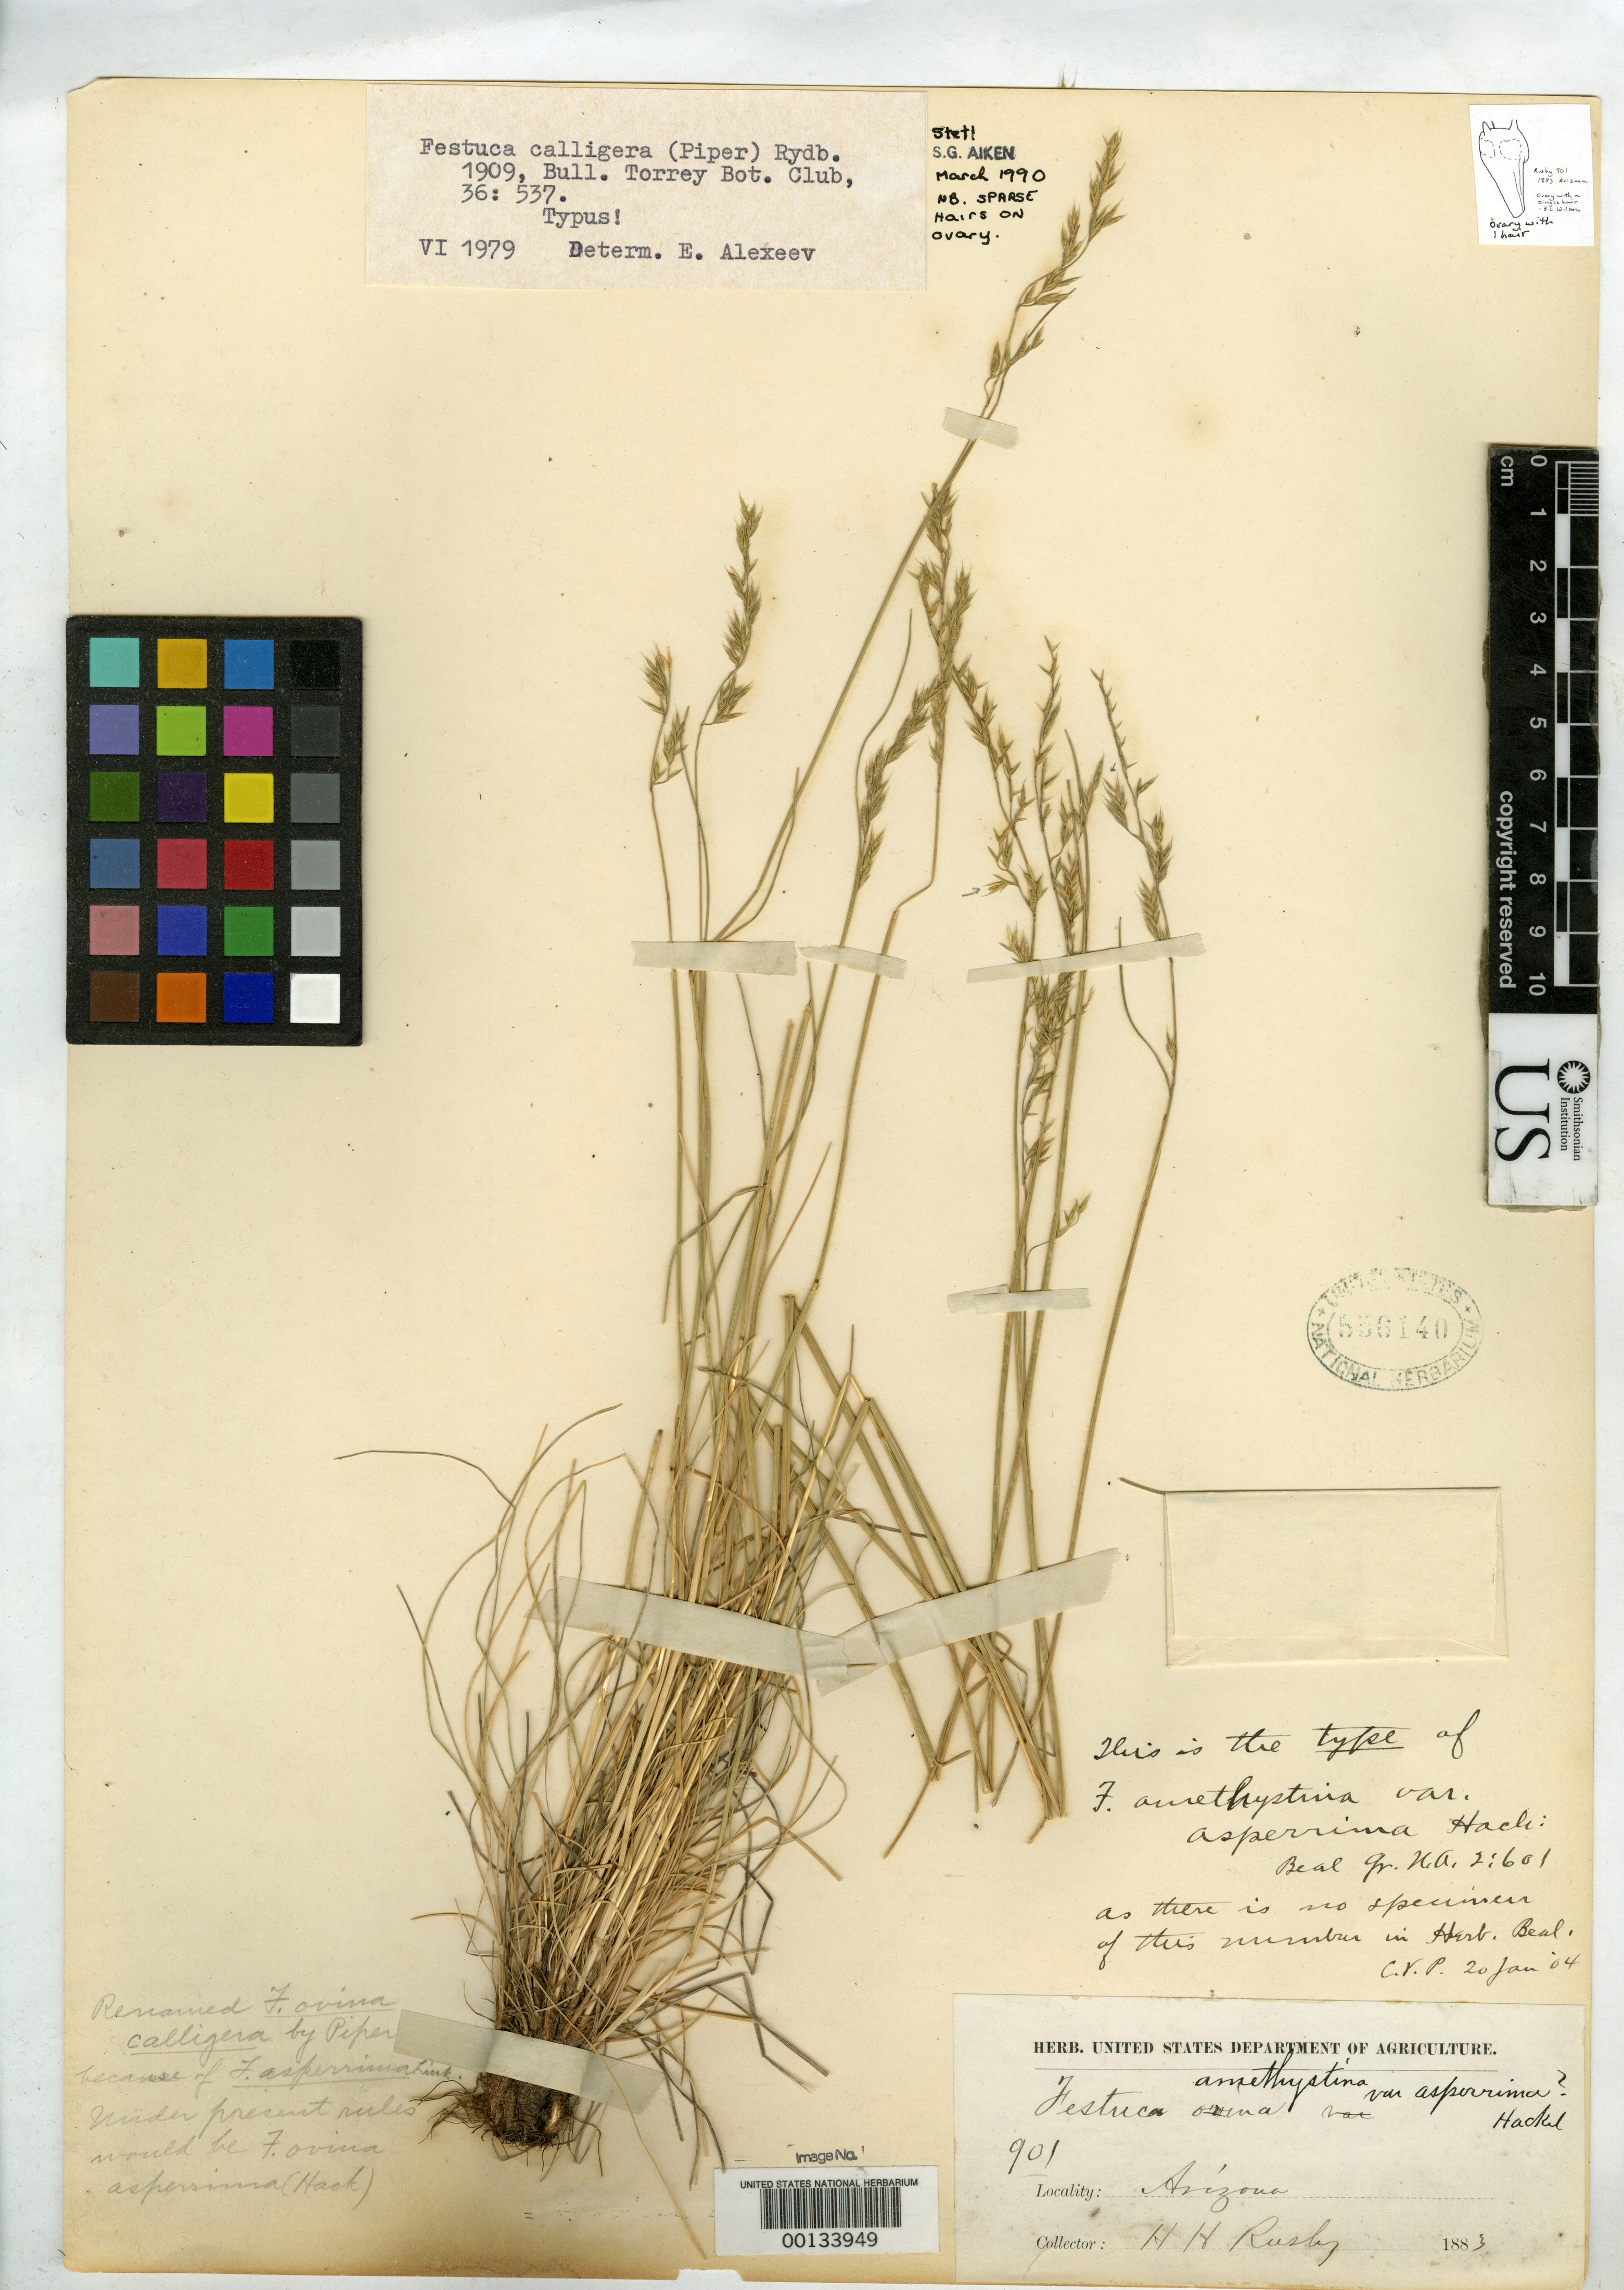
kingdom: Plantae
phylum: Tracheophyta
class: Liliopsida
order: Poales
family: Poaceae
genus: Festuca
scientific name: Festuca amethystina var. asperrima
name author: Hack. in W.J. Beal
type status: Holotype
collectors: H. H. Rusby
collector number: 901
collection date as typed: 1883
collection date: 1883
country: United States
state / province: Arizona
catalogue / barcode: US 556140